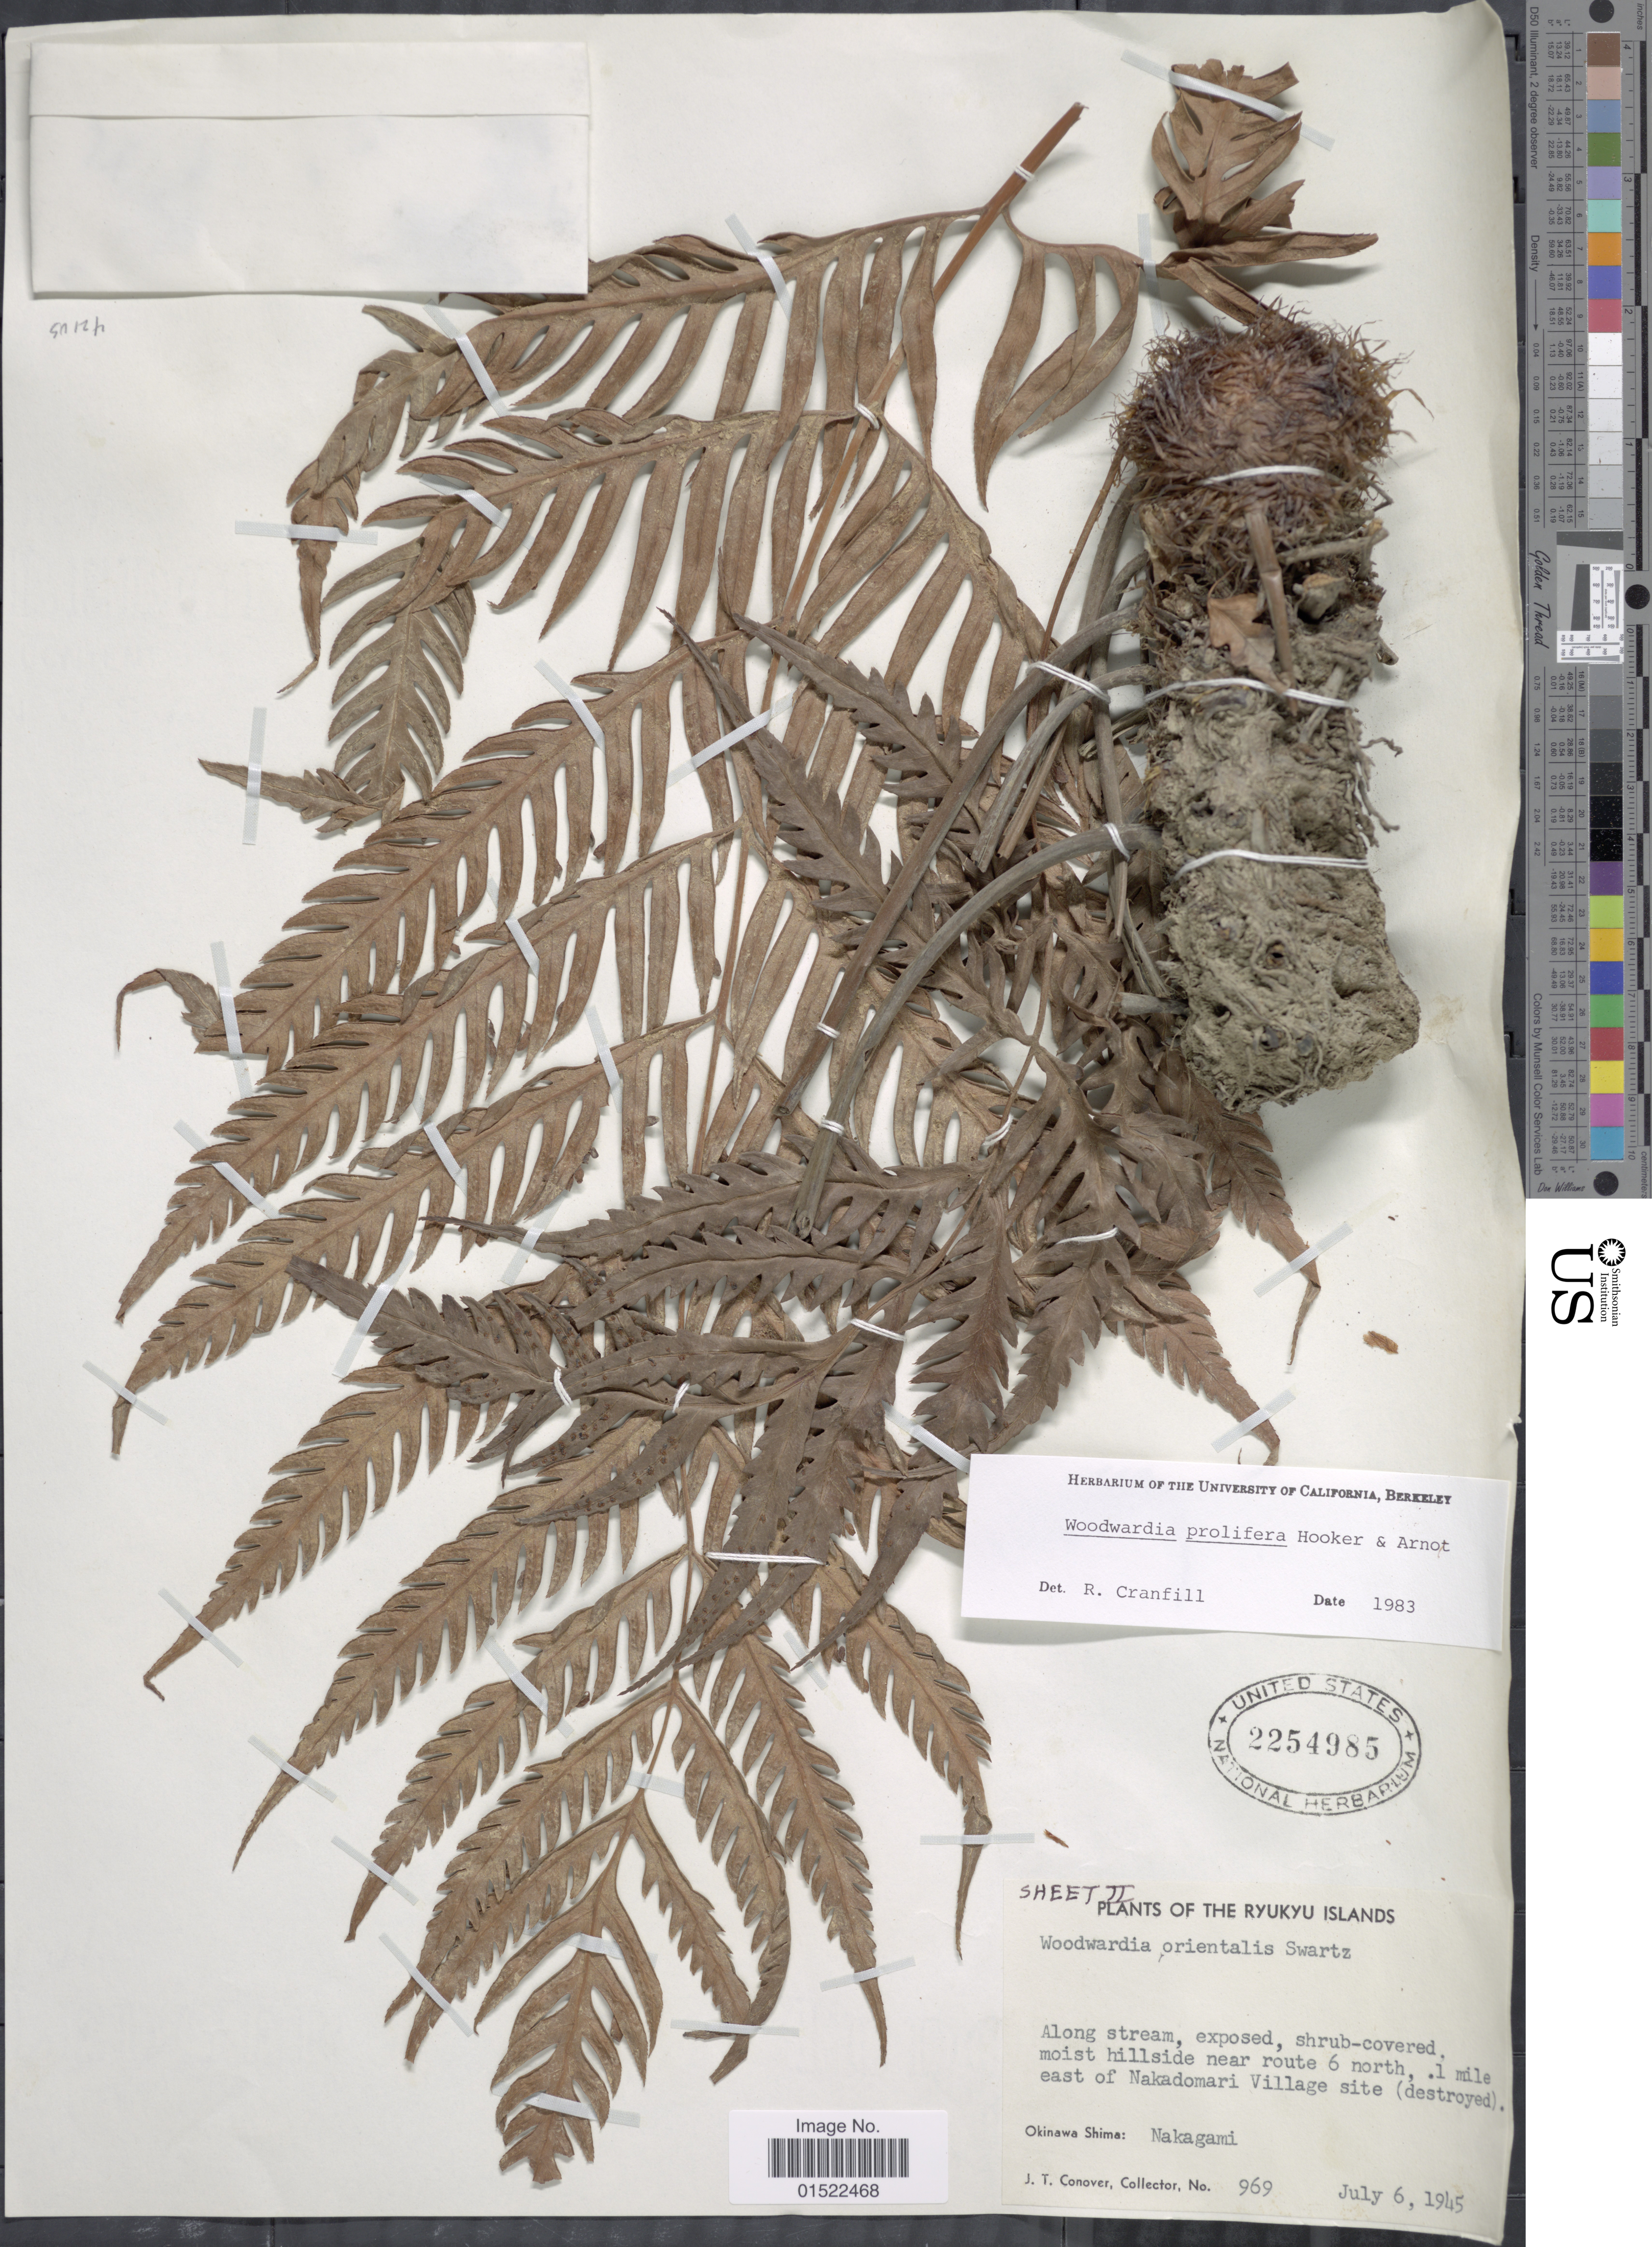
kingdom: Plantae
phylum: Tracheophyta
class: Polypodiopsida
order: Polypodiales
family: Blechnaceae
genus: Woodwardia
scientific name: Woodwardia prolifera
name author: Hook. & Arn.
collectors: J. T. Conover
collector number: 969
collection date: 1945-07-06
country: Japan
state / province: Okinawa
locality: Okinawa Shina: Nakagami, Along stream, exposed, shrub-covered, moist hillside near route 6 north, 1 mile east of Nakadomari Village Site (destroyed)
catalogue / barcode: US 2254985